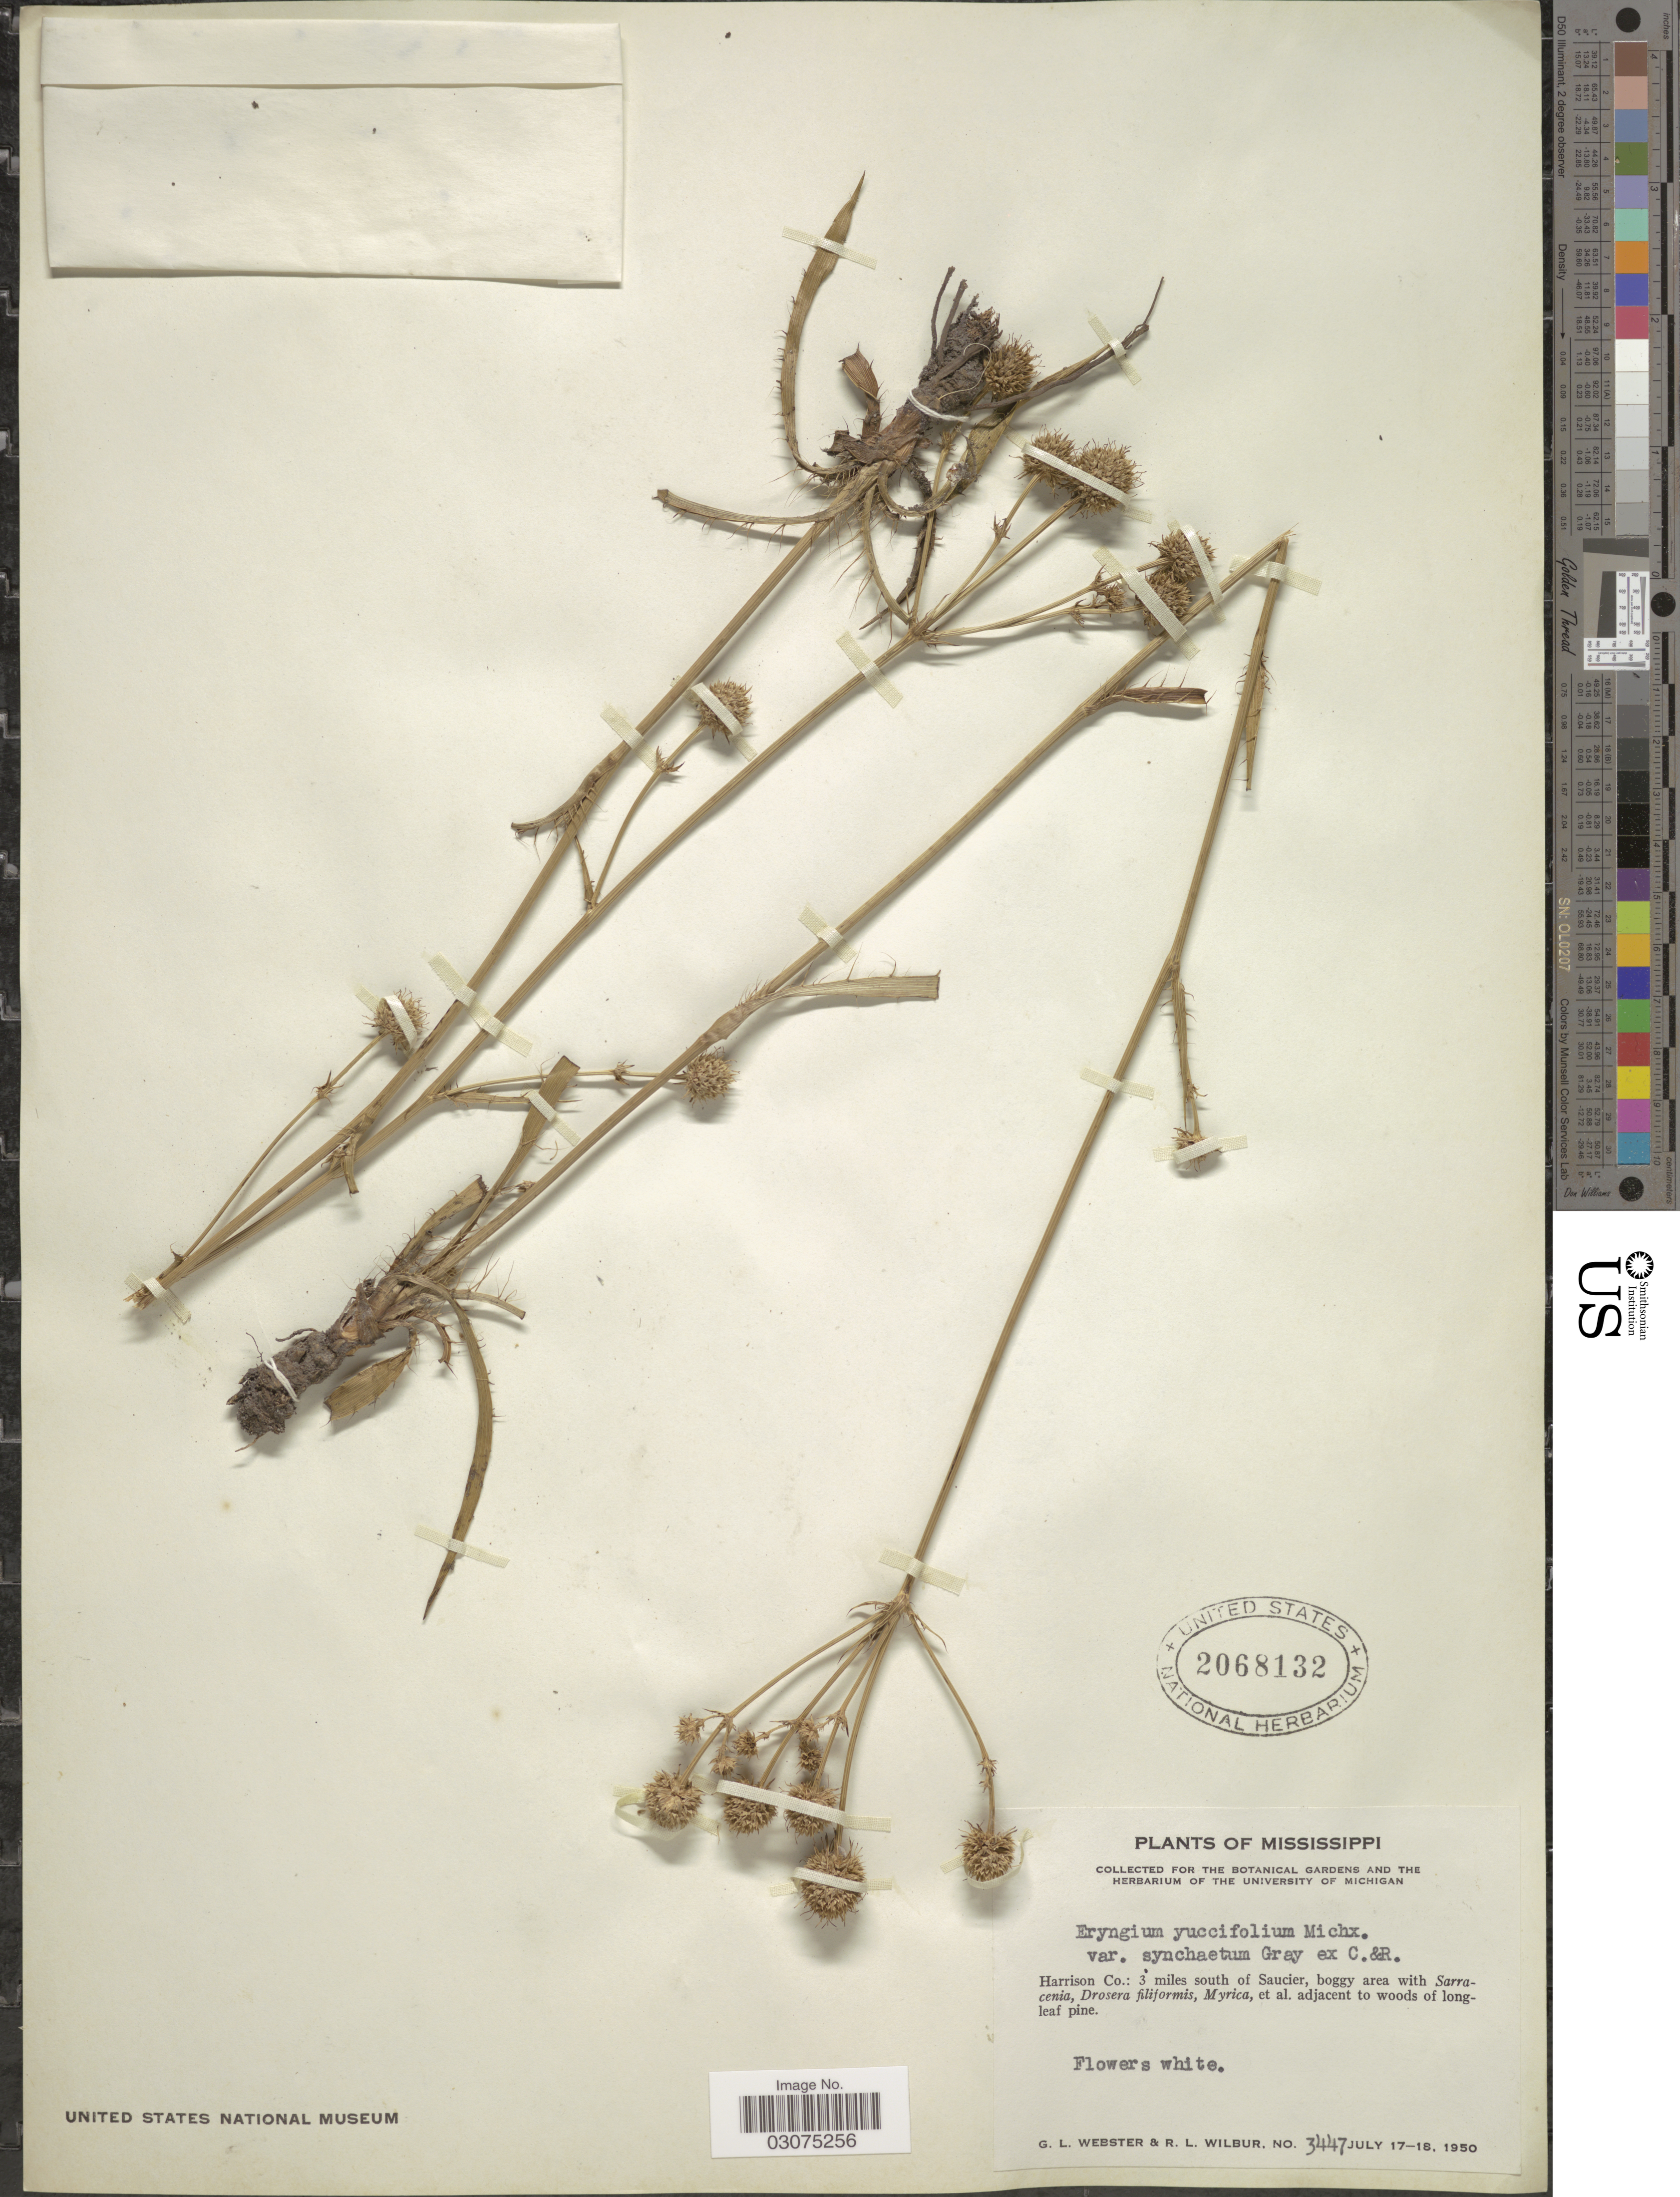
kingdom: Plantae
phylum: Tracheophyta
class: Magnoliopsida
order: Apiales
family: Apiaceae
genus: Eryngium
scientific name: Eryngium yuccifolium var. synchaetum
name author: A. Gray ex J.M. Coult. & Rose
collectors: G. L. Webster & R. L. Wilbur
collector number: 3447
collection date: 1950-07-17/1950-07-18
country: United States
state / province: Mississippi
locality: Harrison Co.: 3 miles south of Saucier.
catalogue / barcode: US 2068132